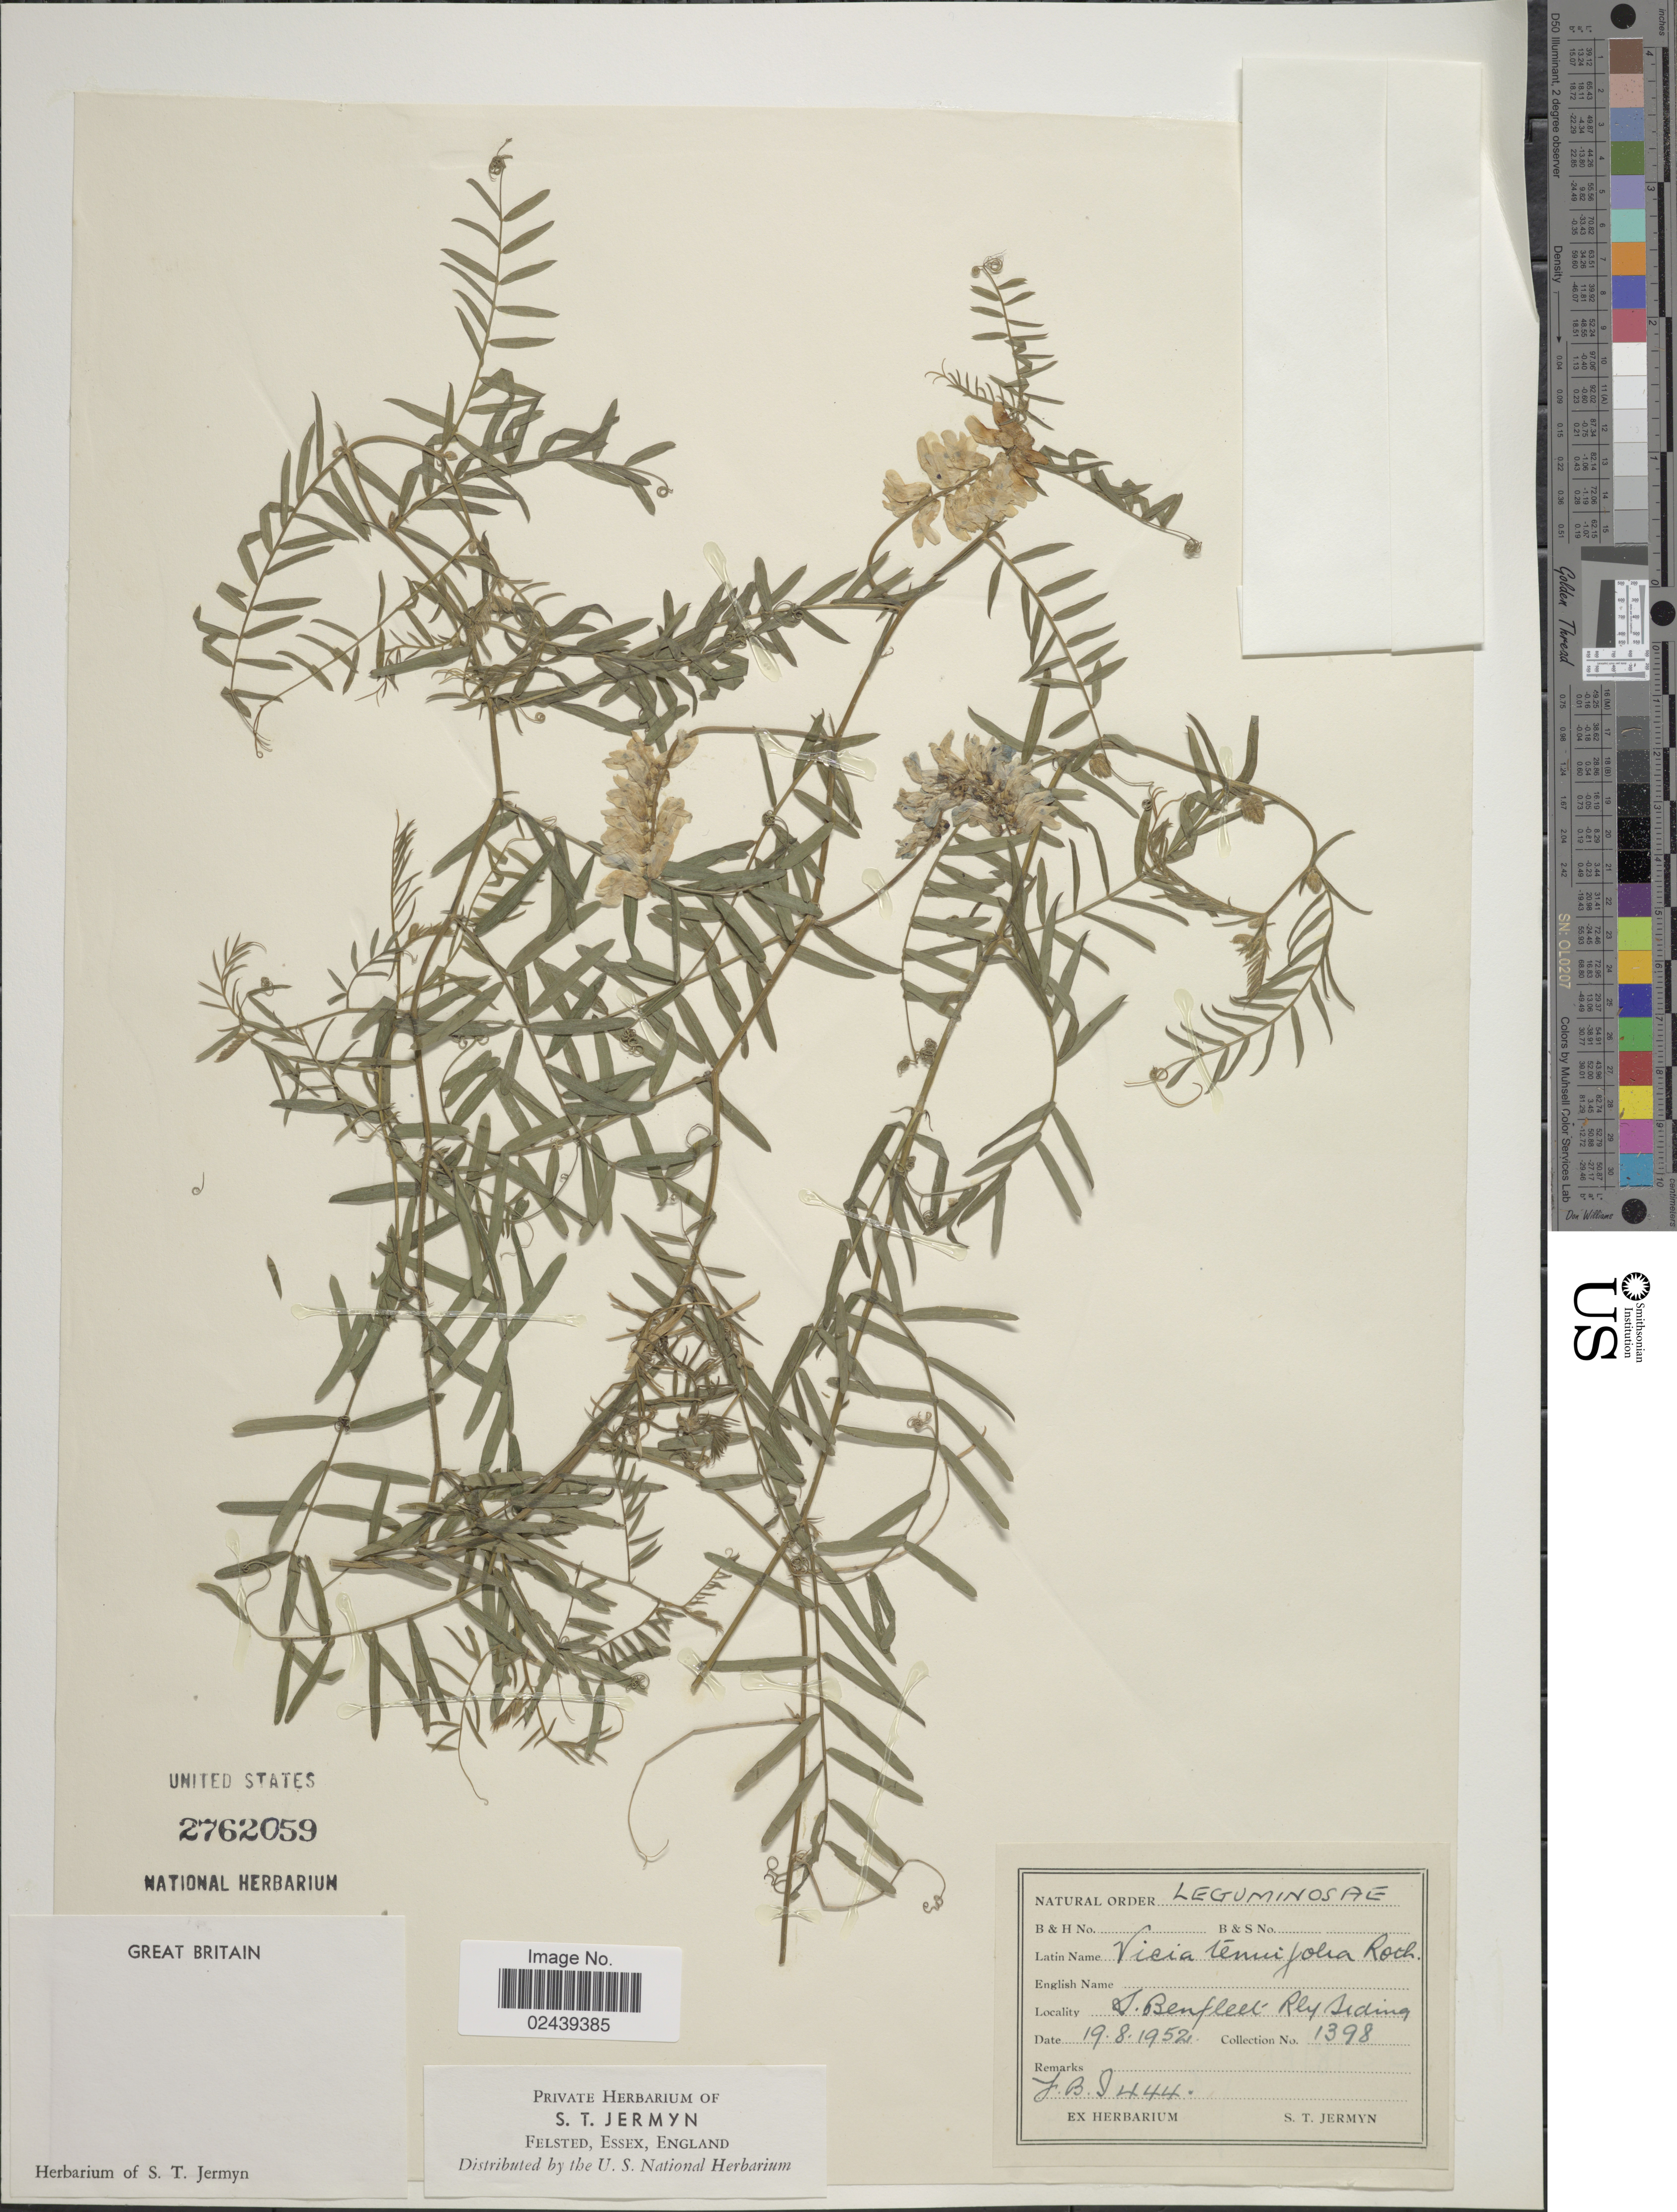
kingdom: Plantae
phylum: Tracheophyta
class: Magnoliopsida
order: Fabales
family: Fabaceae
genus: Vicia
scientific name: Vicia tenuifolia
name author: Ten.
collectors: S. Jermyn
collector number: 1398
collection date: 1952-08-19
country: United Kingdom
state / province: England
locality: S. Benfleet Rly siding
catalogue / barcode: US 2762059